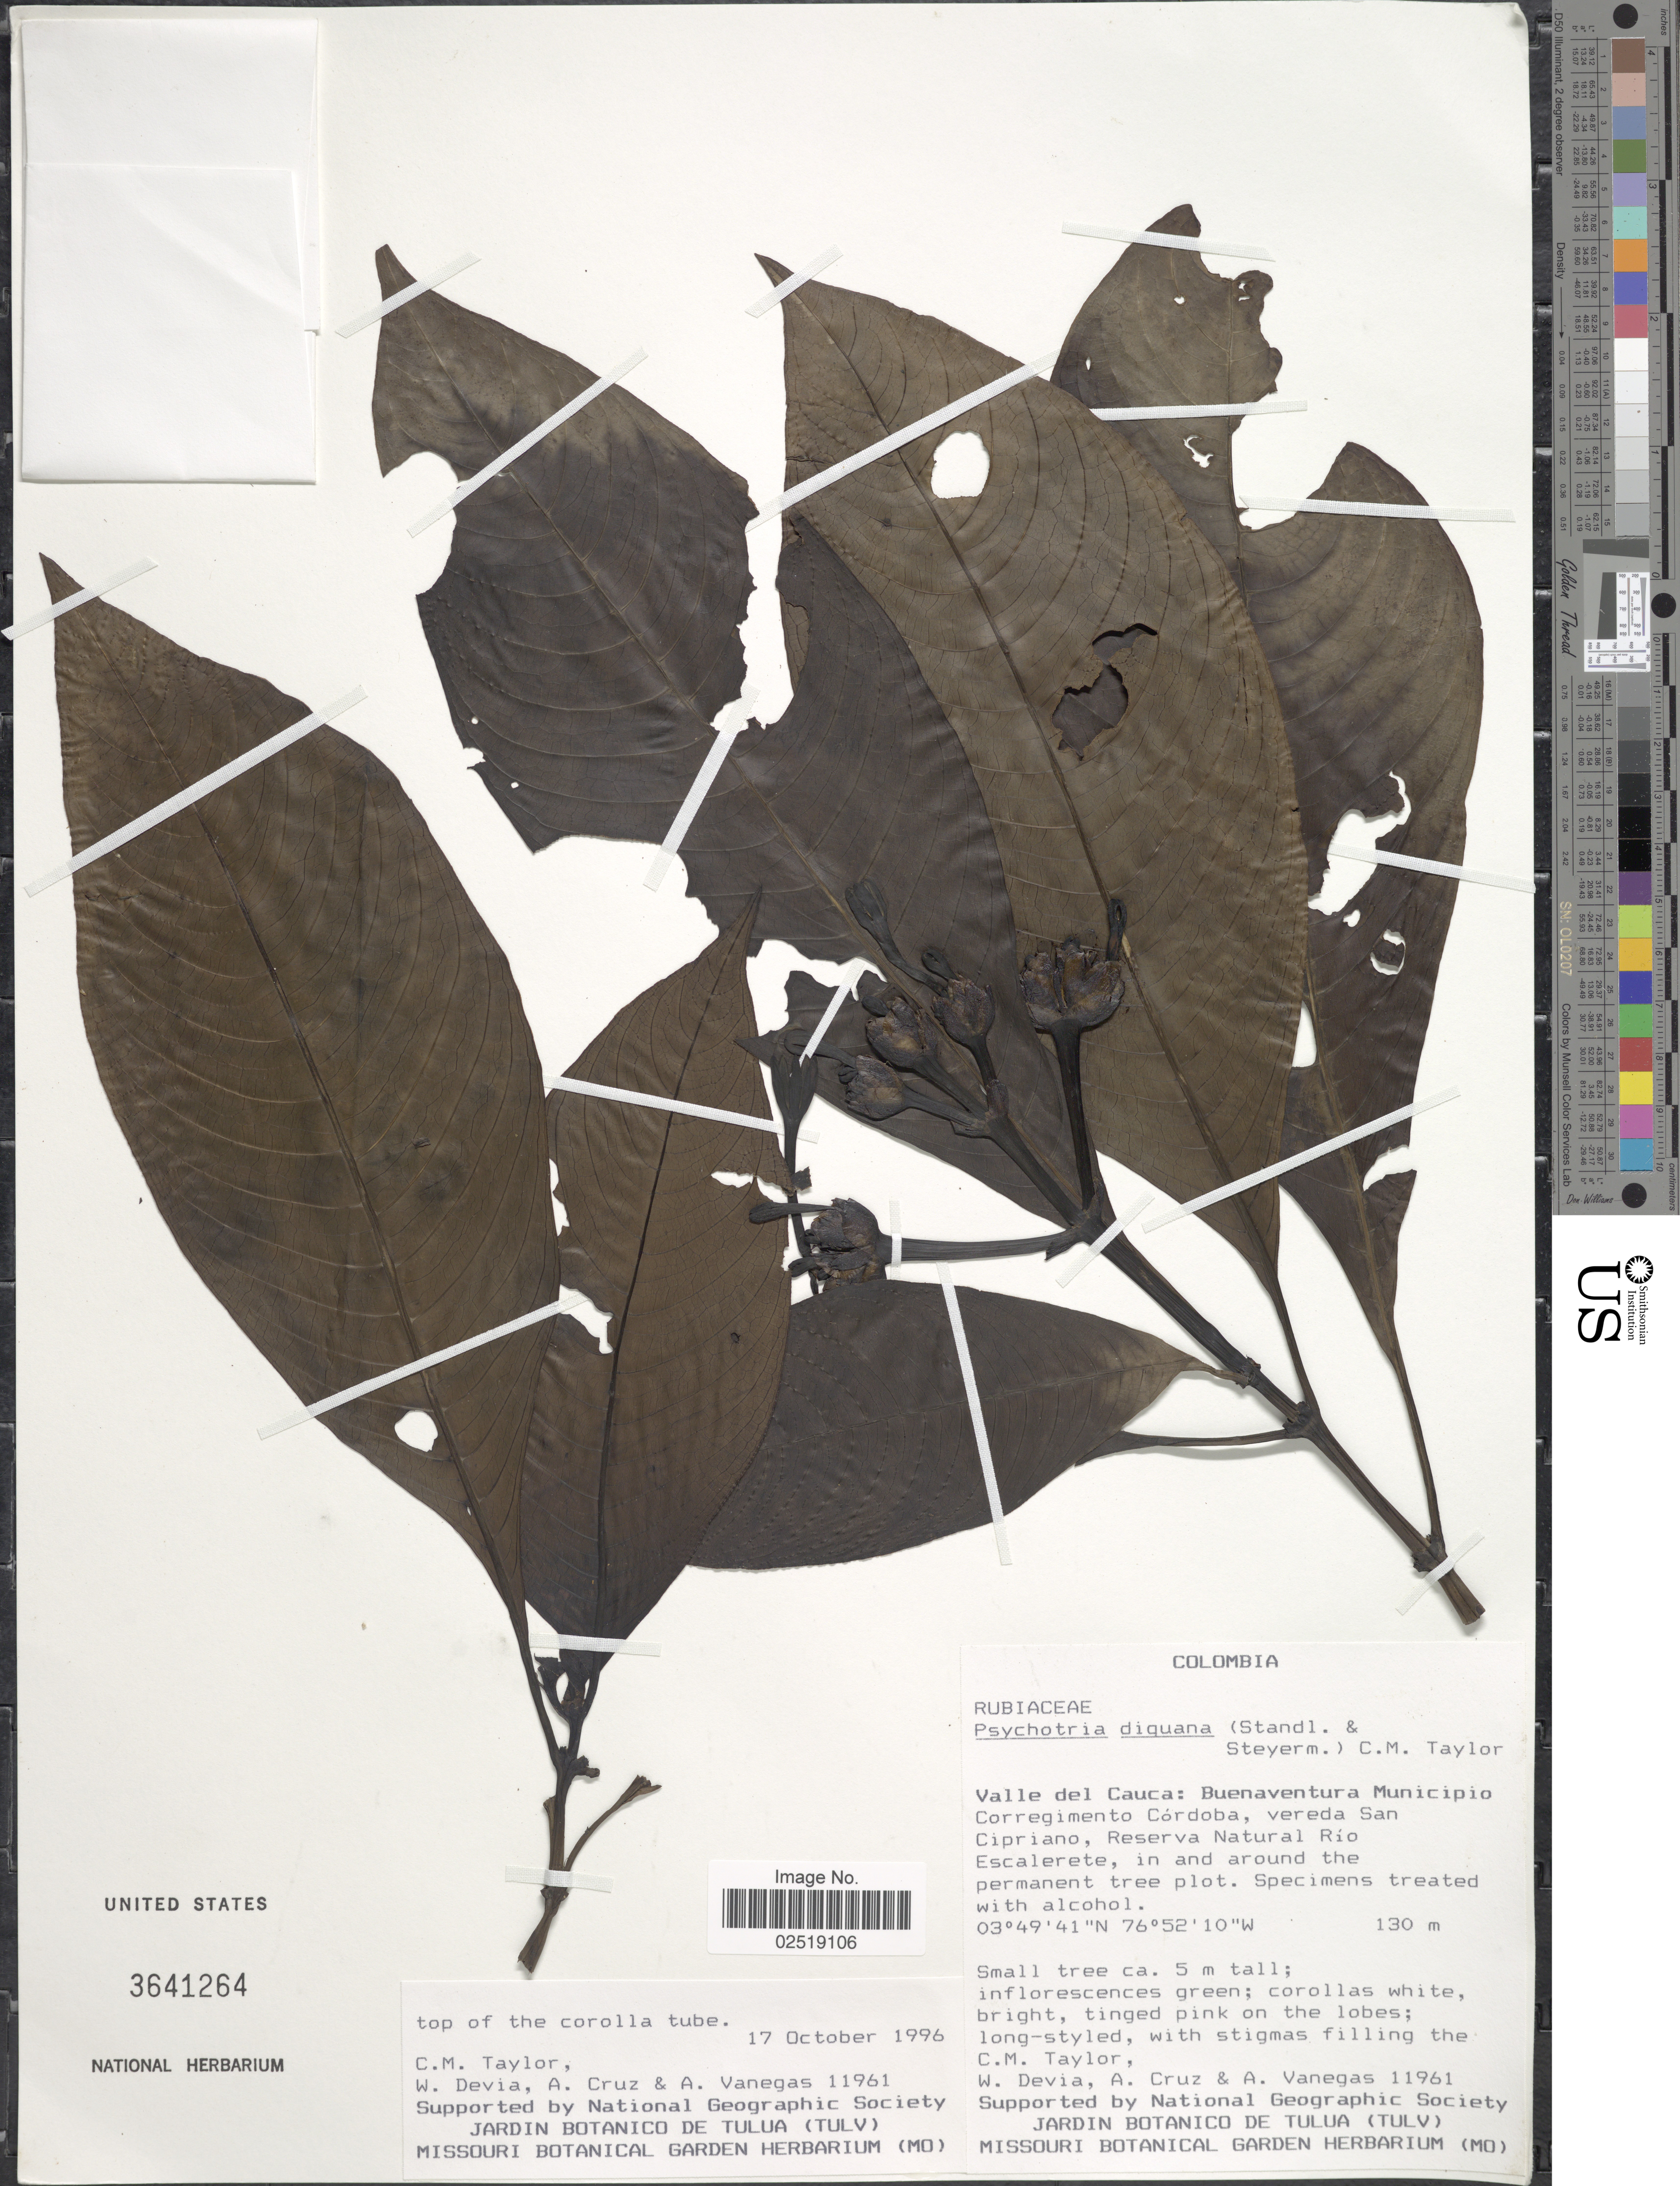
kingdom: Plantae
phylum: Tracheophyta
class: Magnoliopsida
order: Gentianales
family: Rubiaceae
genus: Psychotria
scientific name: Psychotria diguana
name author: (Standl. ex Steyerm.) C.M. Taylor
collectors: C. M. Taylor, W. Devia, A. Cruz & A. Vanegas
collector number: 11961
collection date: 1996-10-17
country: Colombia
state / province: Valle del Cauca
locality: Buenaventura Municipio. Corregimento Cordoba, vereda San Cipriano, Reserva Natural Rio Escalerete, in and around the permanent tree plot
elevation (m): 130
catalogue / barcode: US 3641264